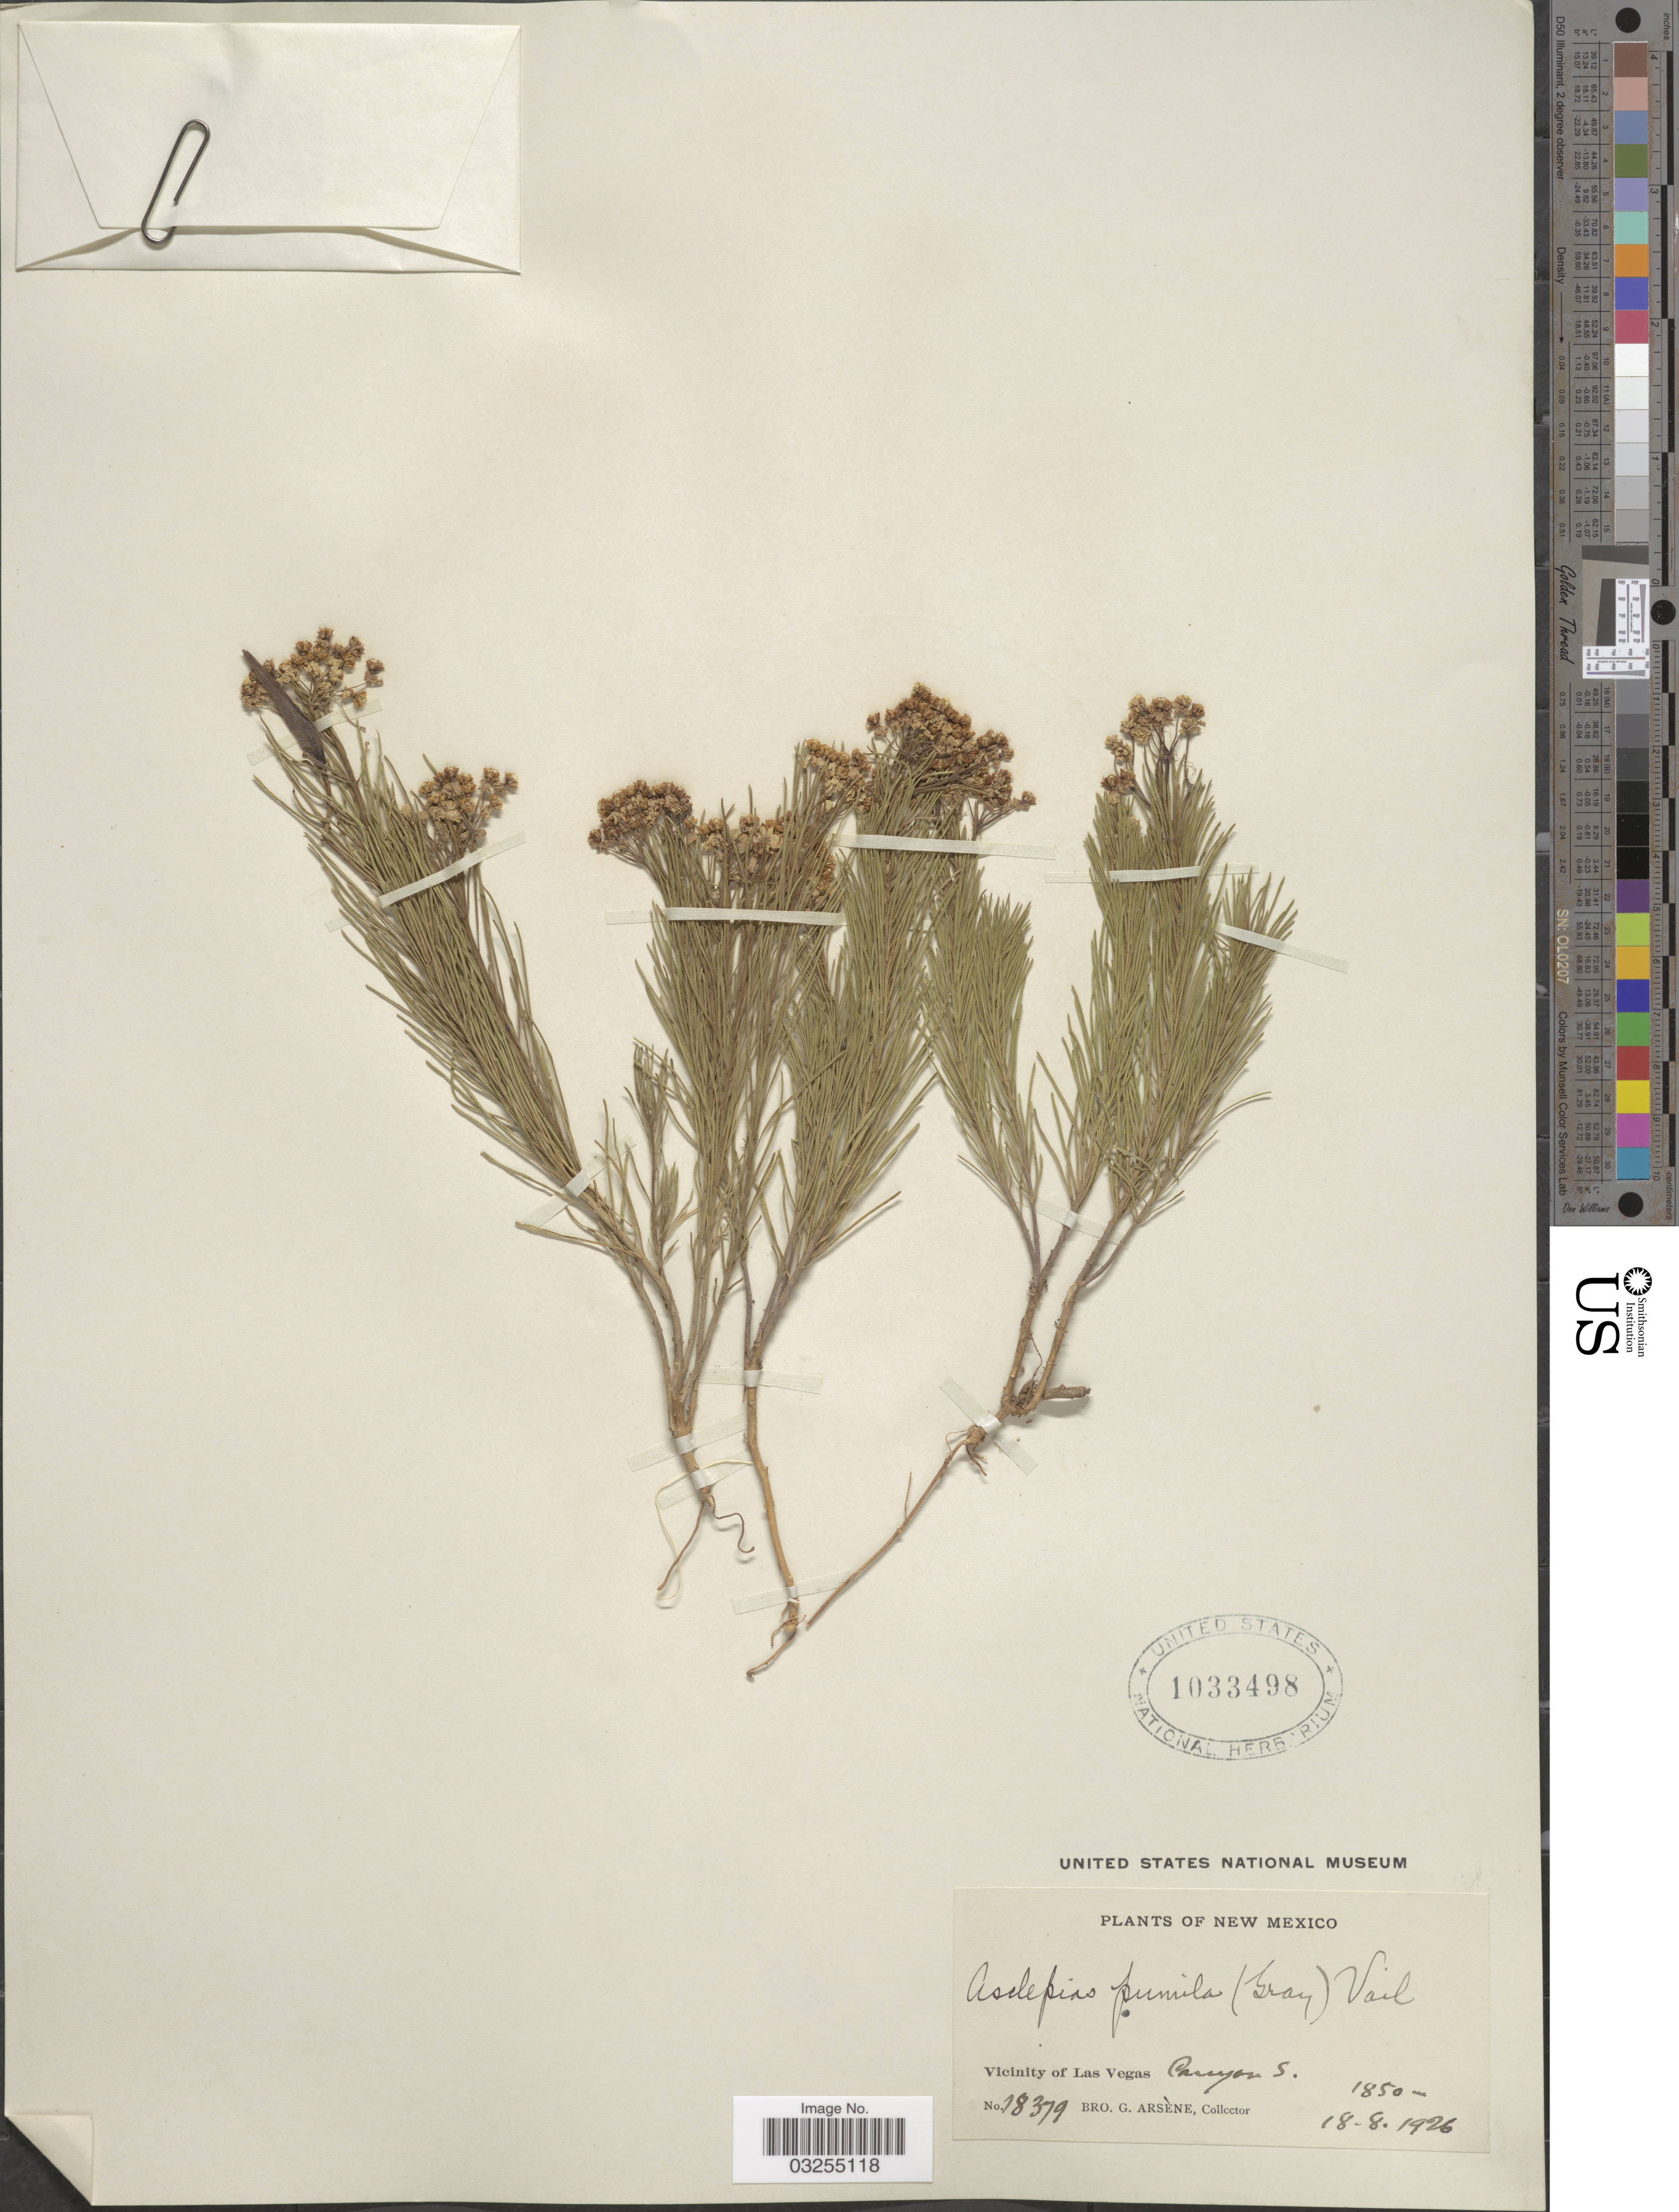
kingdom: Plantae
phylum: Tracheophyta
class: Magnoliopsida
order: Gentianales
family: Apocynaceae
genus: Asclepias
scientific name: Asclepias pumila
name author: (A. Gray) Vail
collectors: Bro. G. Arsène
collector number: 18379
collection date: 1926-08-18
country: United States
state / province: New Mexico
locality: Vicinity of Las Vegas. Canyon S.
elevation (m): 1850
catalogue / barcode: US 1033498